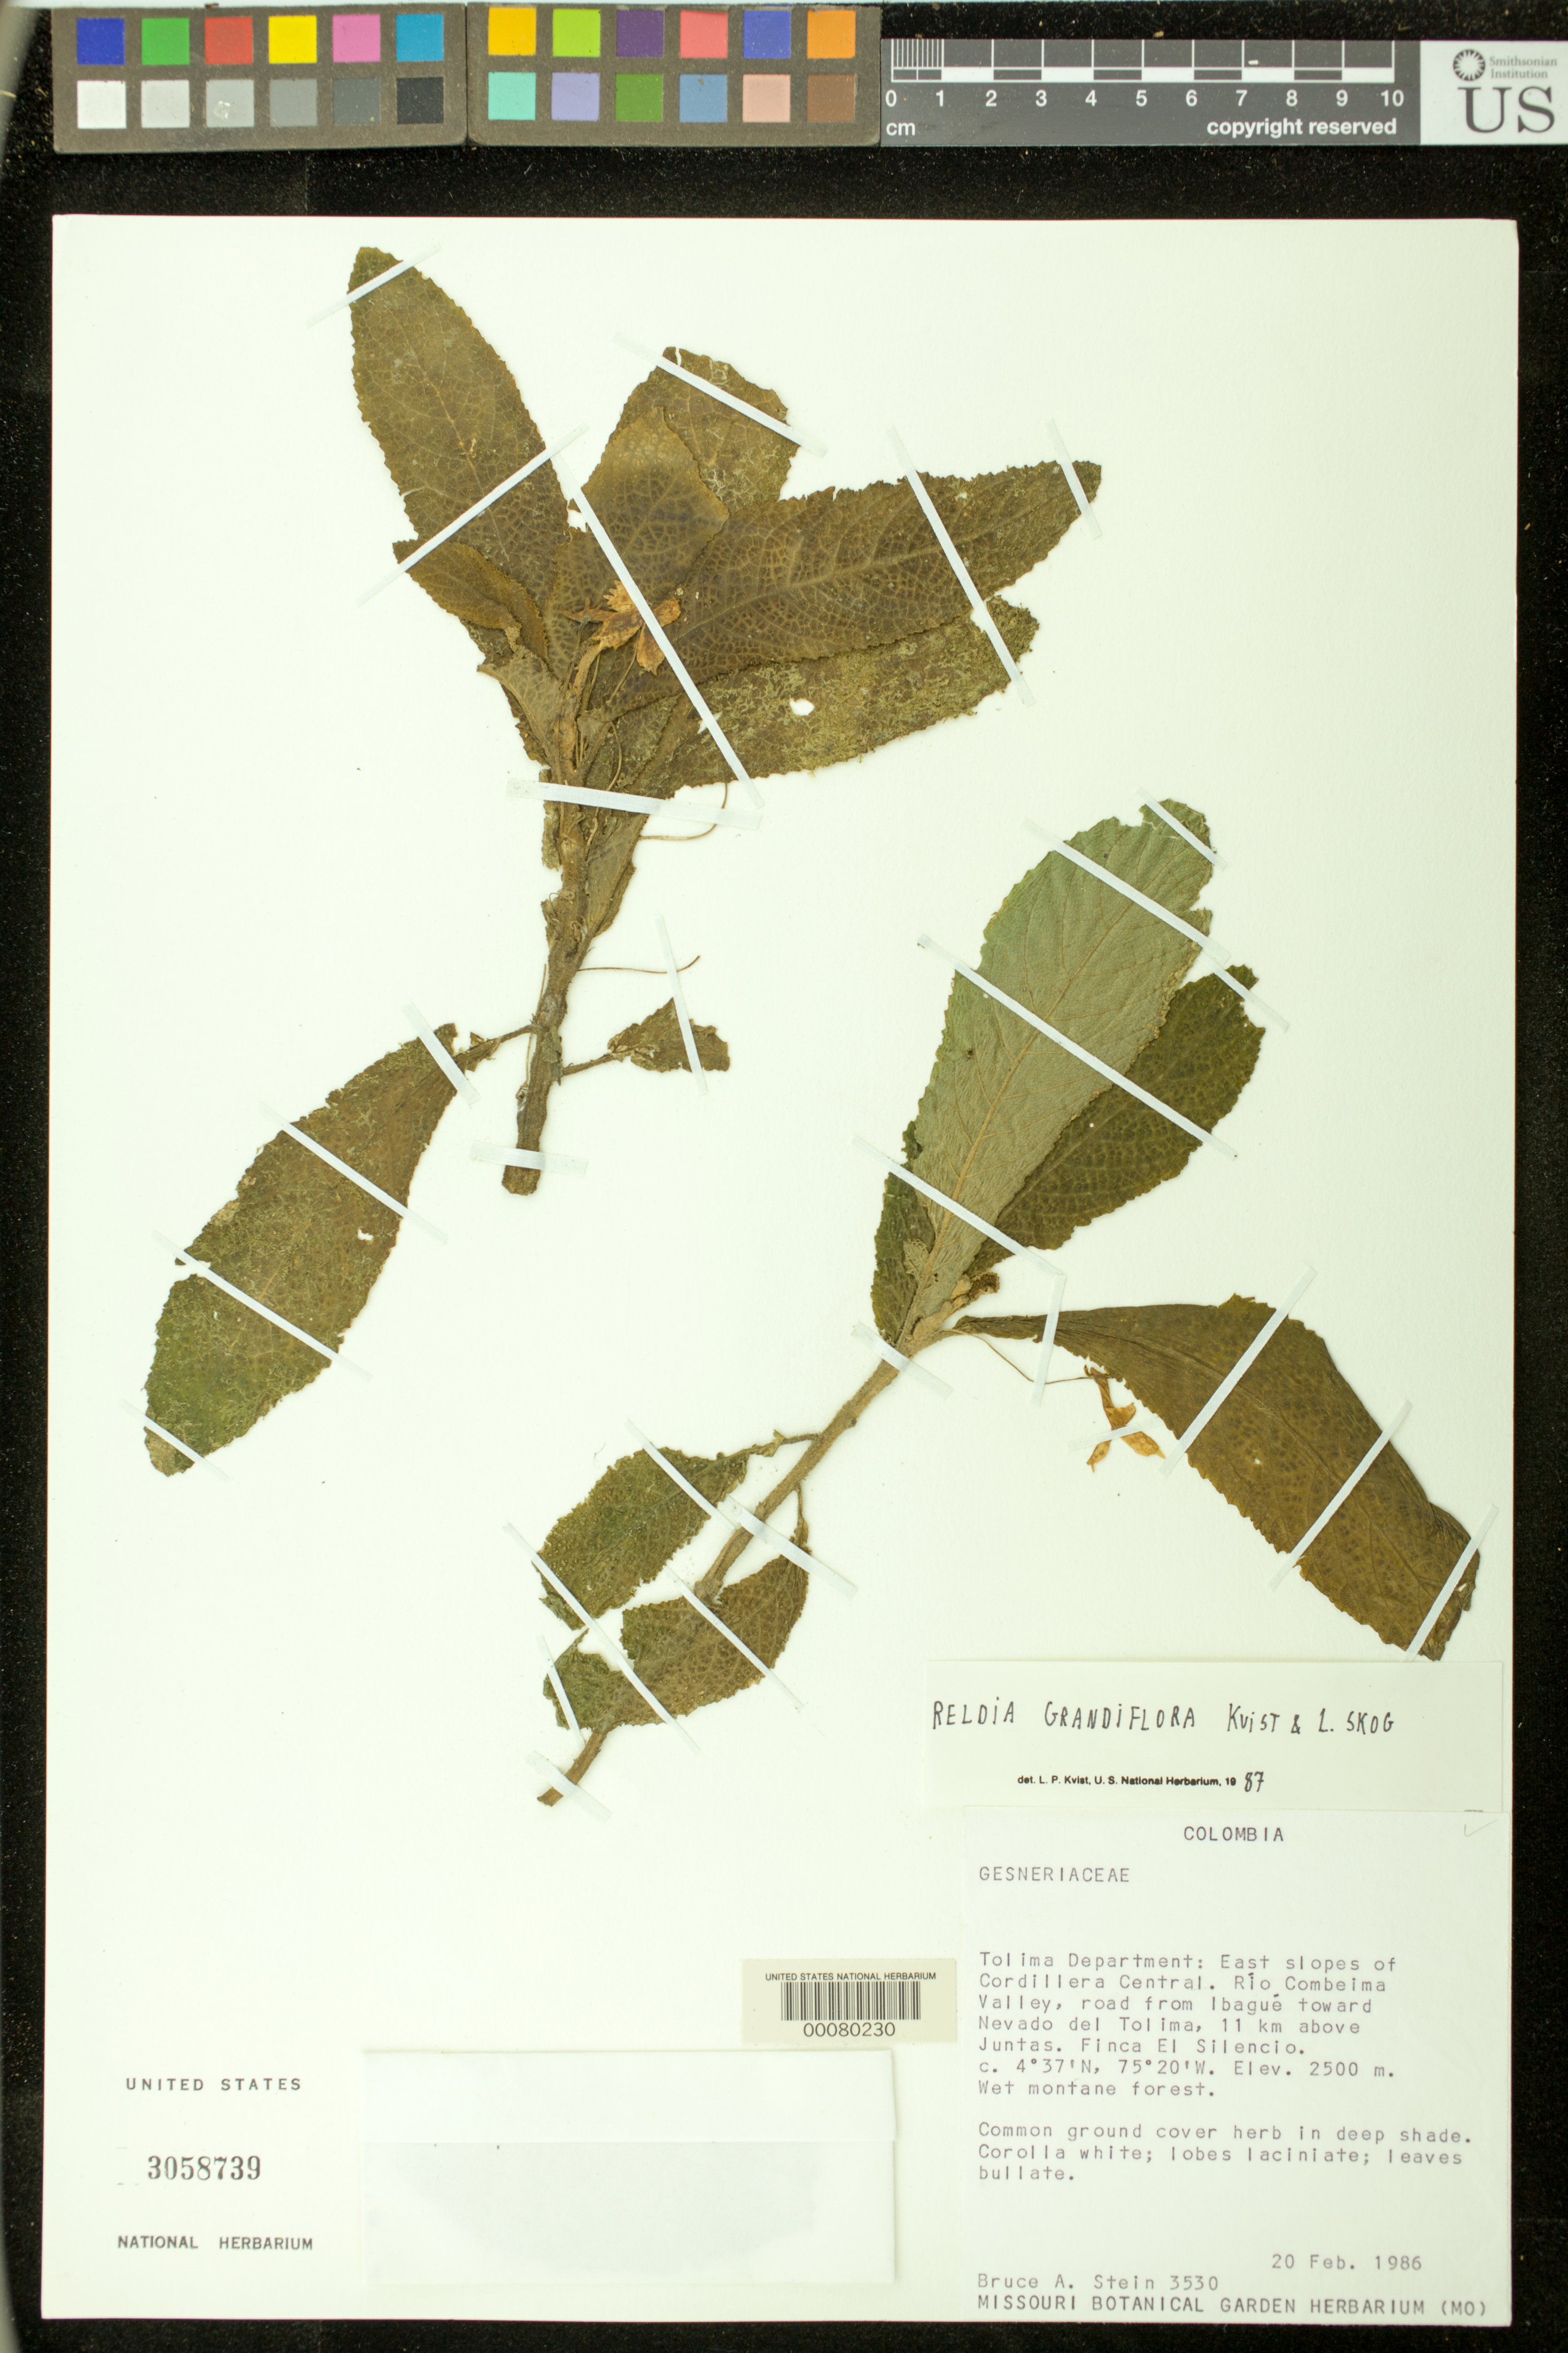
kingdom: Plantae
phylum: Tracheophyta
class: Magnoliopsida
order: Lamiales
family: Gesneriaceae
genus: Reldia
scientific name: Reldia grandiflora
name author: L.P. Kvist & L.E. Skog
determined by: Skog, Laurence E.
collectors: B. A. Stein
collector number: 3530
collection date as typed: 20 Feb 1986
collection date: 1986-02-20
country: Colombia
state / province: Tolima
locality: E slopes of Cordillera Central, Rio Combeima Valley, road from Igague toward Nevado del Tolima, 11 km above Juntas, finca El Silencio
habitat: wet montane forest, in deep shade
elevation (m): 2500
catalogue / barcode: US 3058739